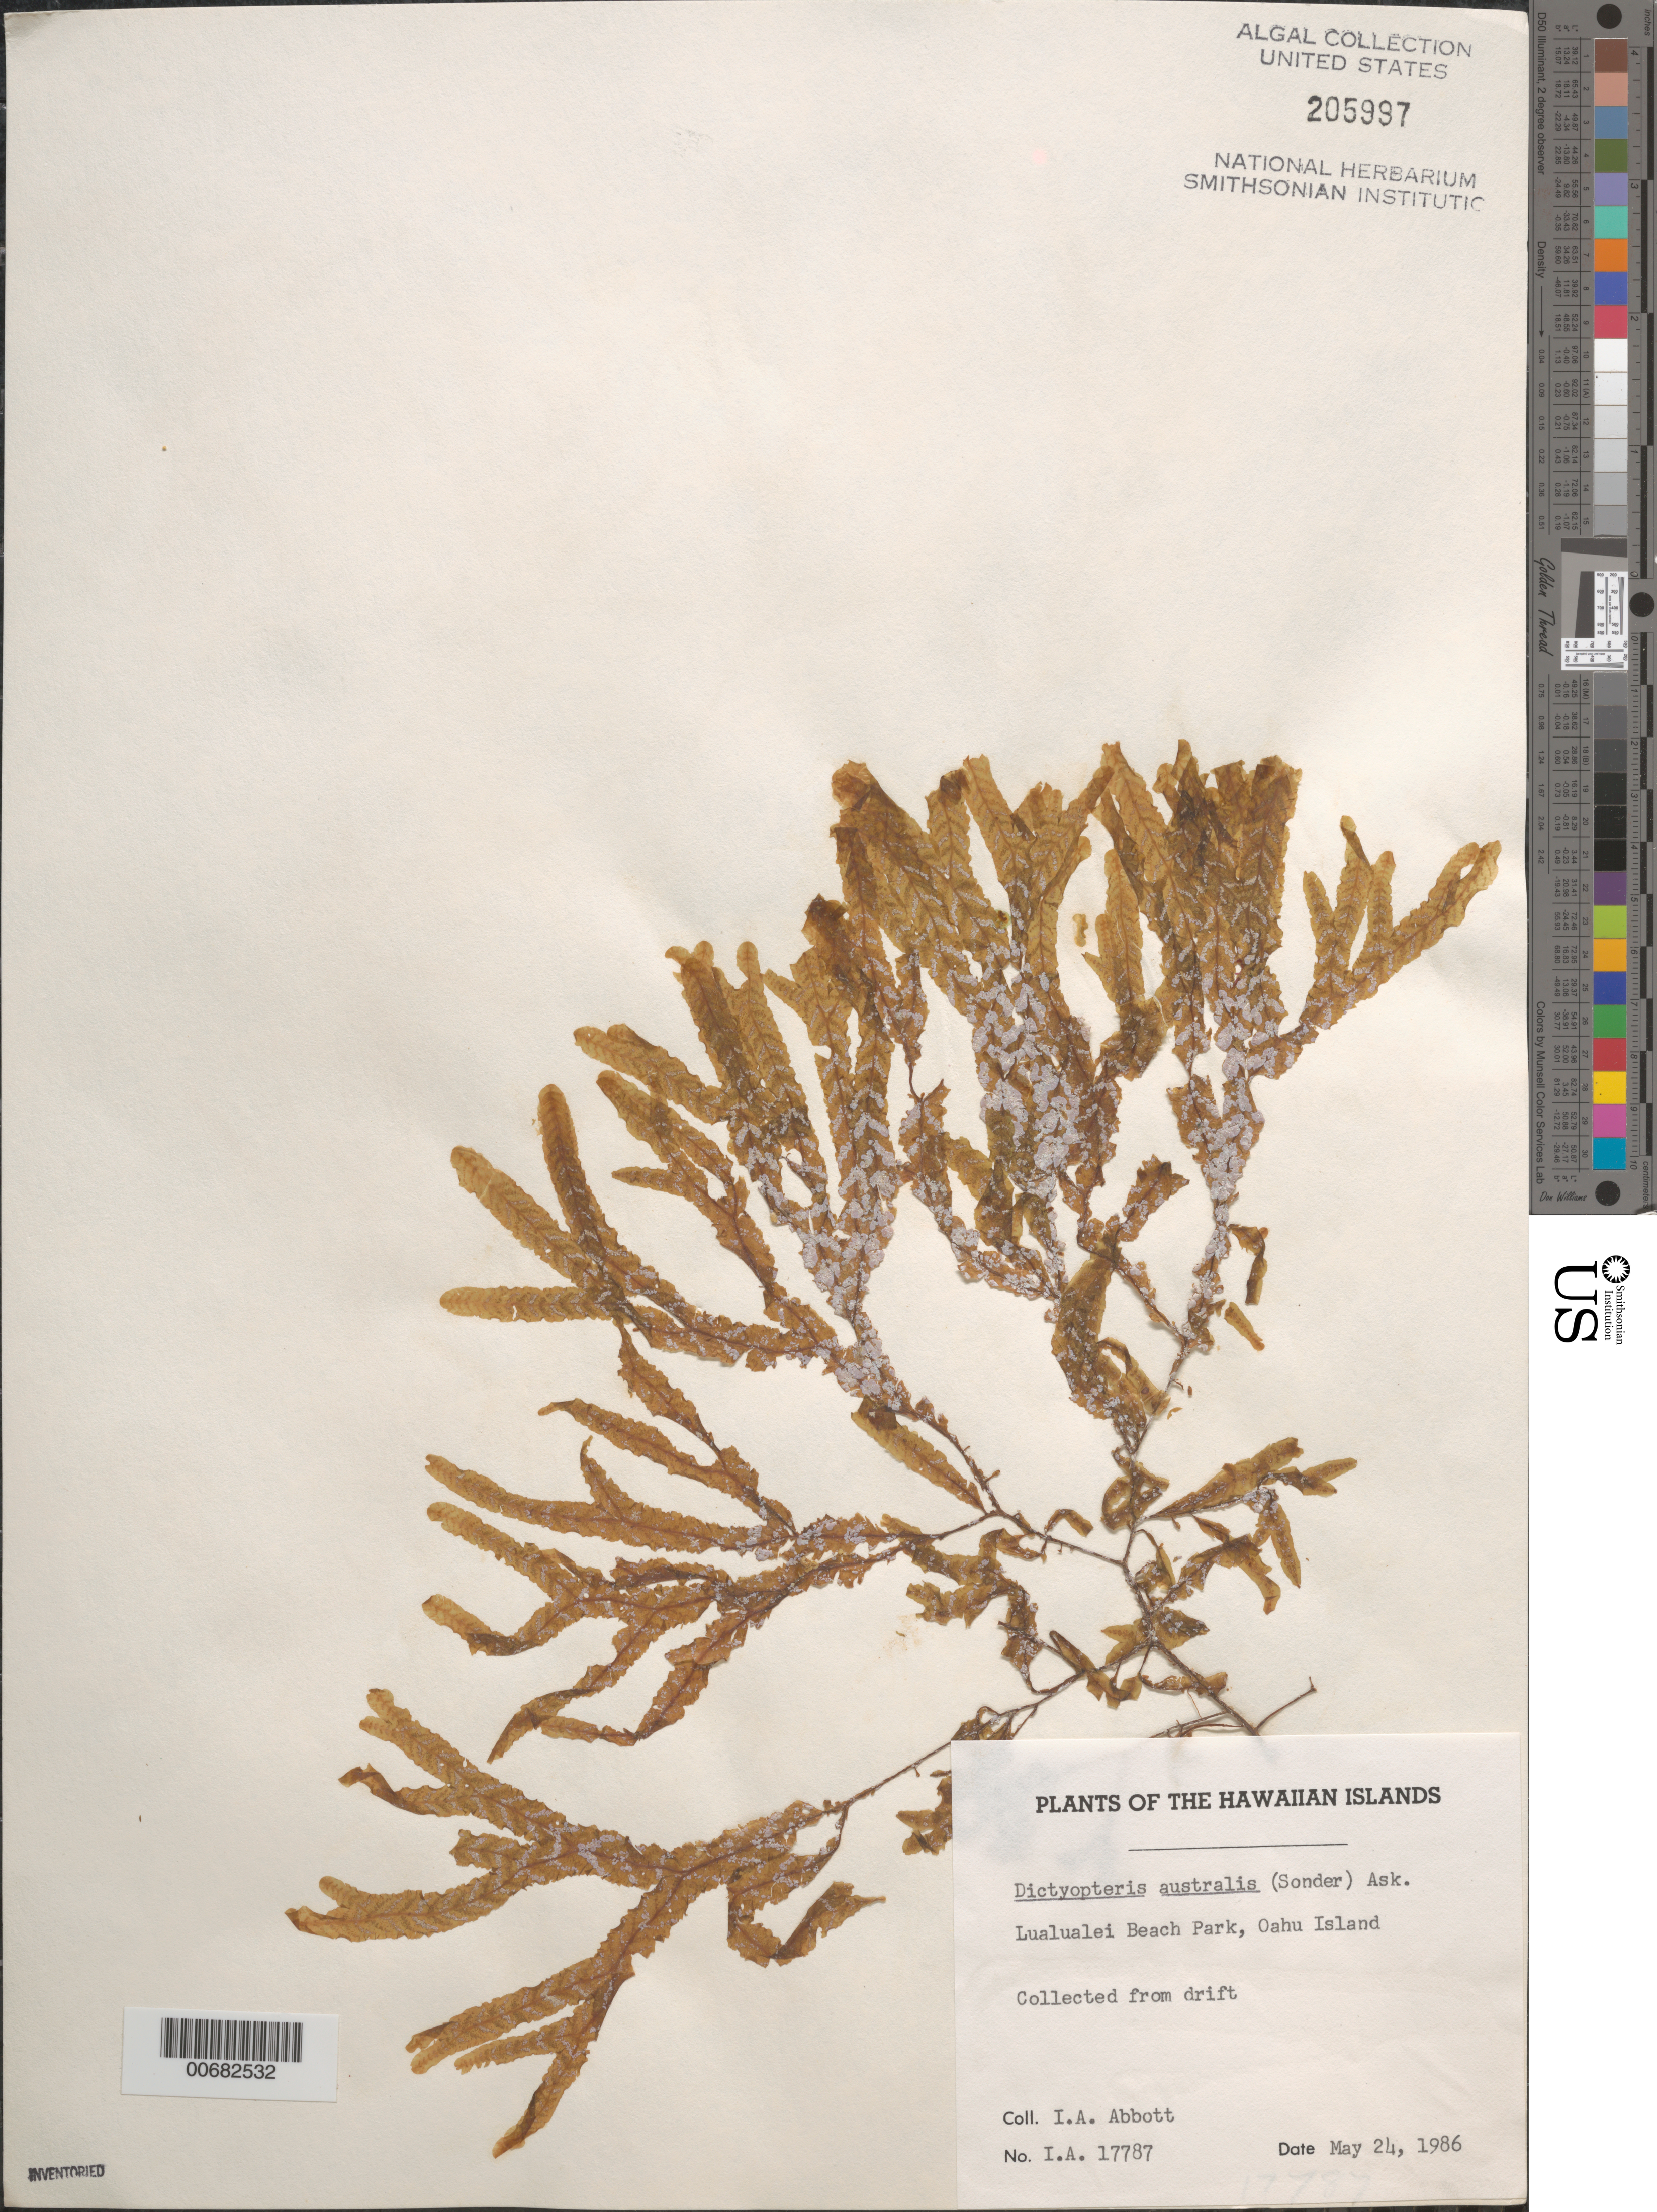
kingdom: Chromista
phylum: Ochrophyta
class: Phaeophyceae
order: Dictyotales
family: Dictyotaceae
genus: Dictyopteris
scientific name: Dictyopteris australis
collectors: I. A. Abbott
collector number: IAA 17787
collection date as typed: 24 May 1986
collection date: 1986-05-24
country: United States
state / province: Hawaii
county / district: Honolulu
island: Oahu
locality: Lualualei Beach Park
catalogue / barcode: US 205997